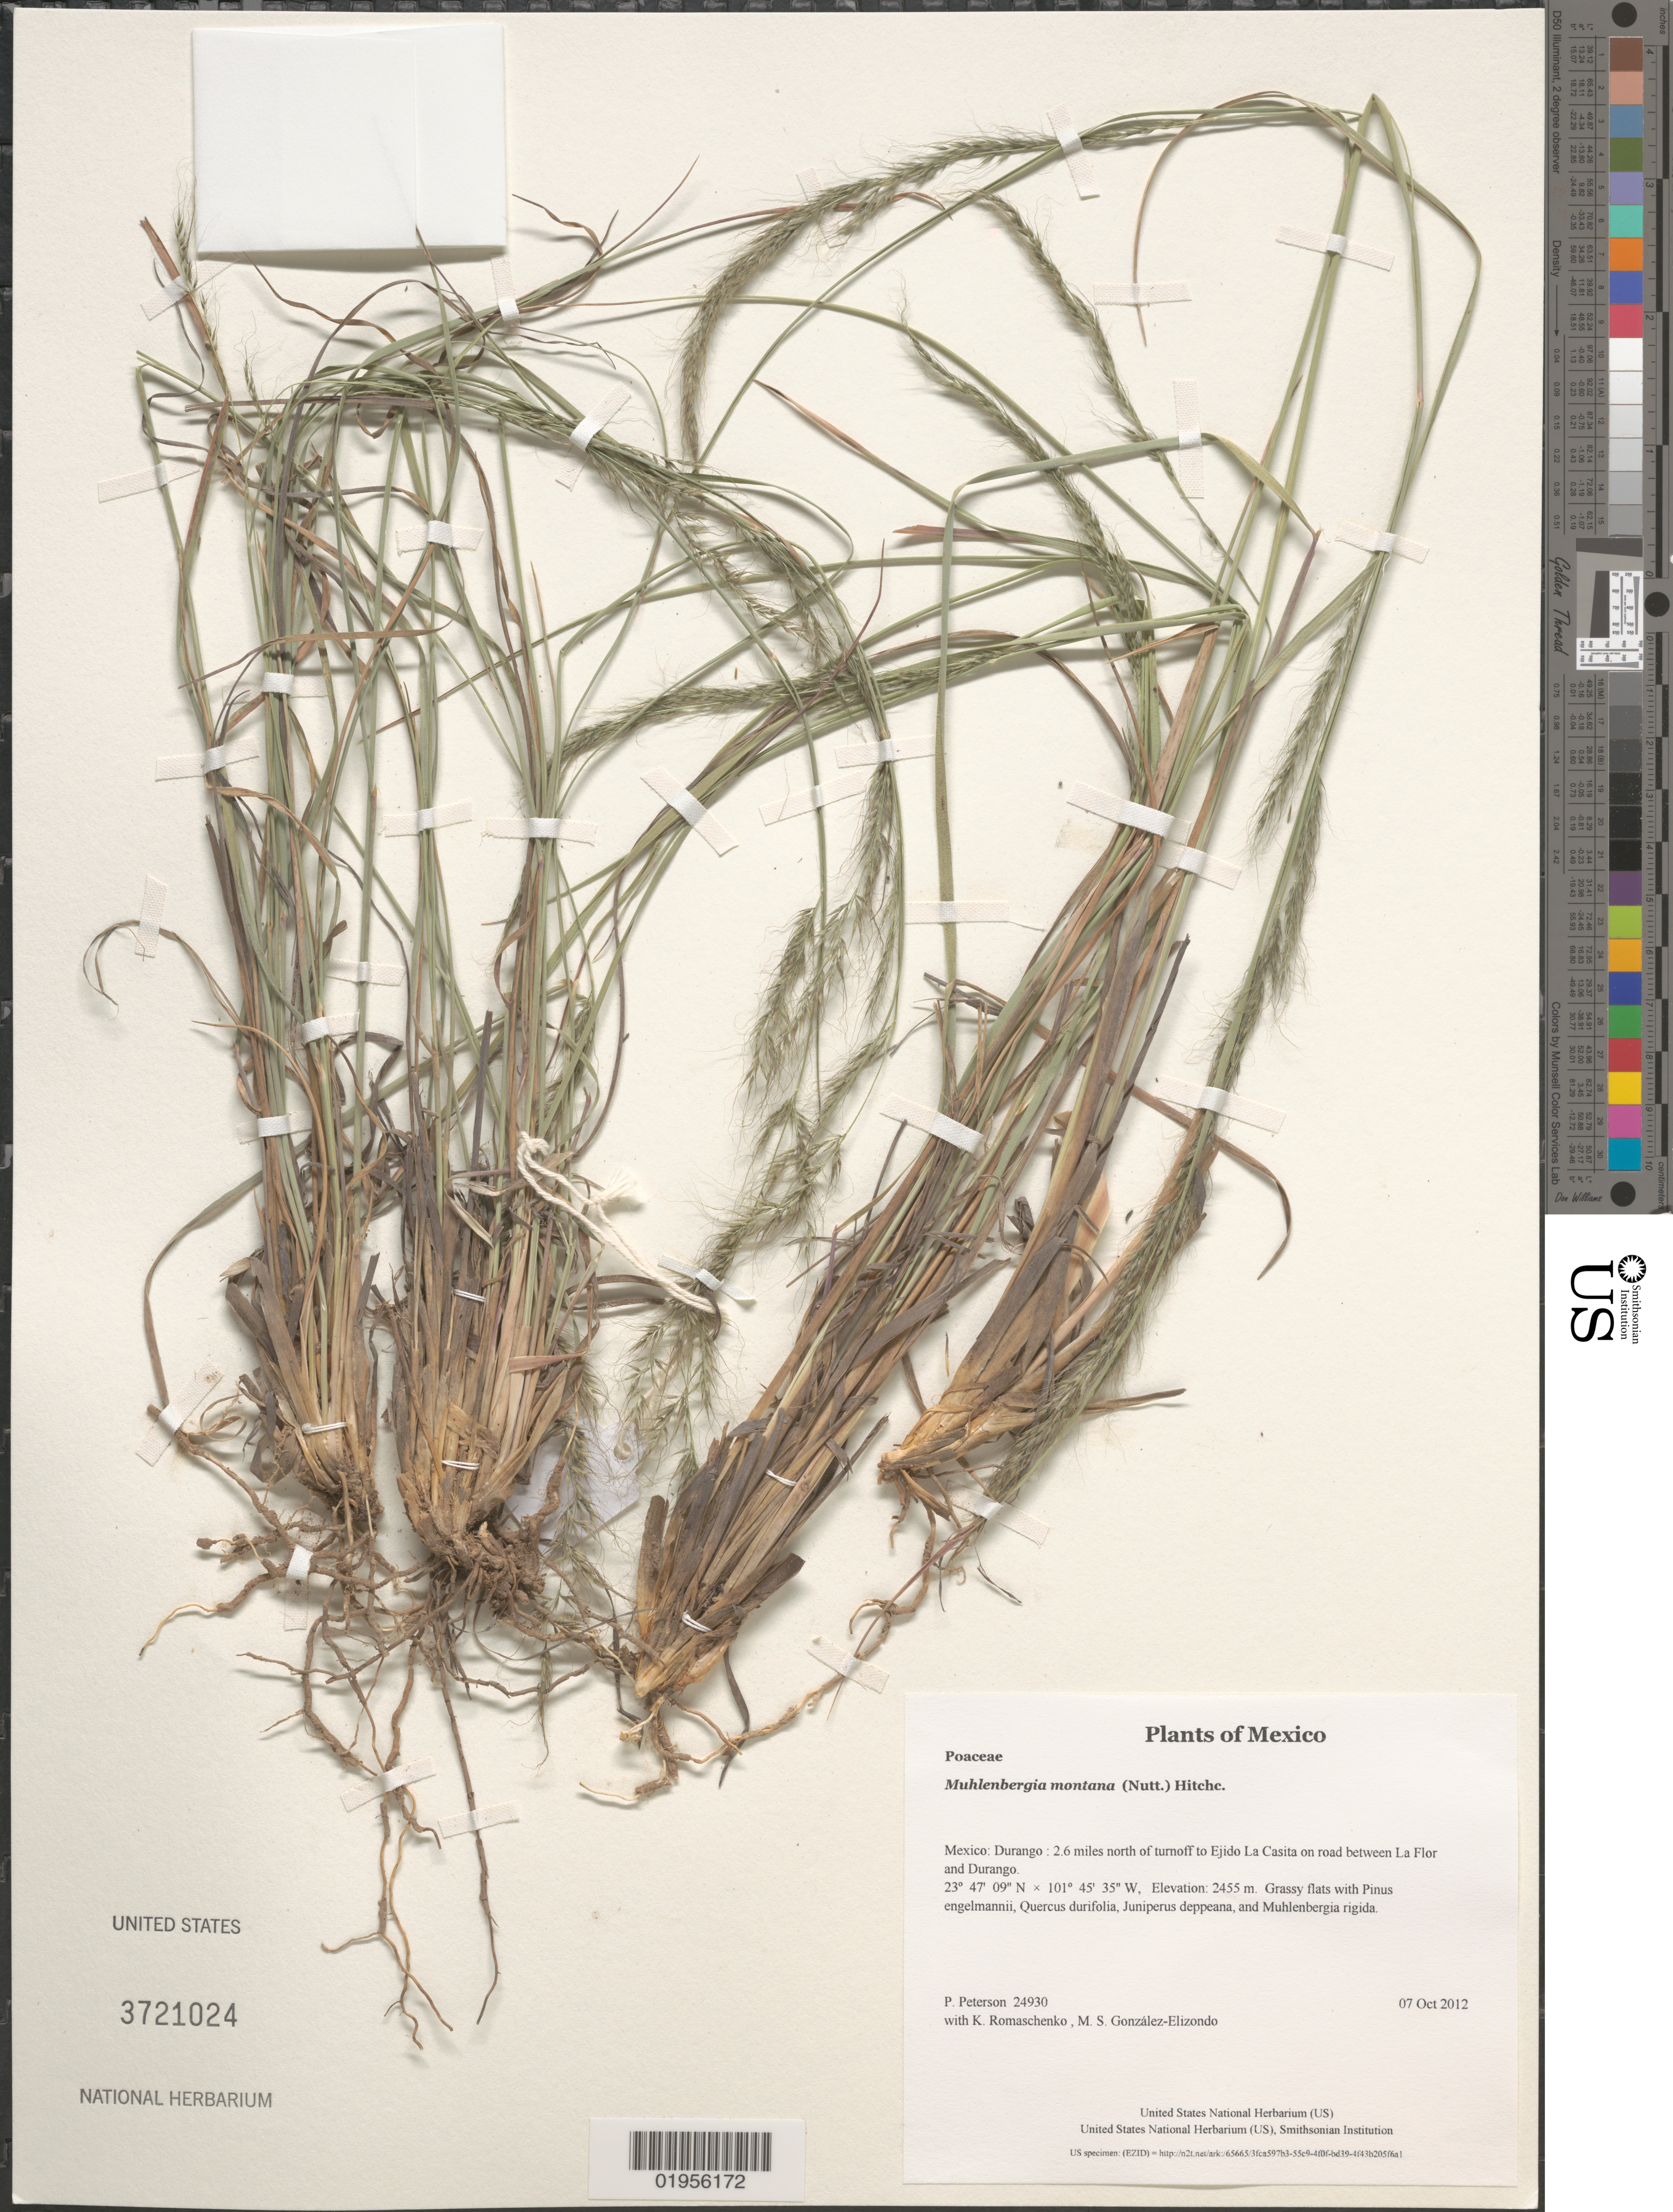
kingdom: Plantae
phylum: Tracheophyta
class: Liliopsida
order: Poales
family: Poaceae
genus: Muhlenbergia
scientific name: Muhlenbergia montana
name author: (Nutt.) Hitchc.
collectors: P. M. Peterson, K. Romaschenko & M. S. González-Elizondo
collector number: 24930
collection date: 2012-10-07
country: Mexico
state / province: Durango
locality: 2.6 miles north of turnoff to Ejido La Casita on road between La Flor and Durango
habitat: Grassy flats with Pinus engelmannii, Quercus durifolia, Juniperus deppeana, and Muhlenbergia rigida.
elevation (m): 2455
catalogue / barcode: US 3721024